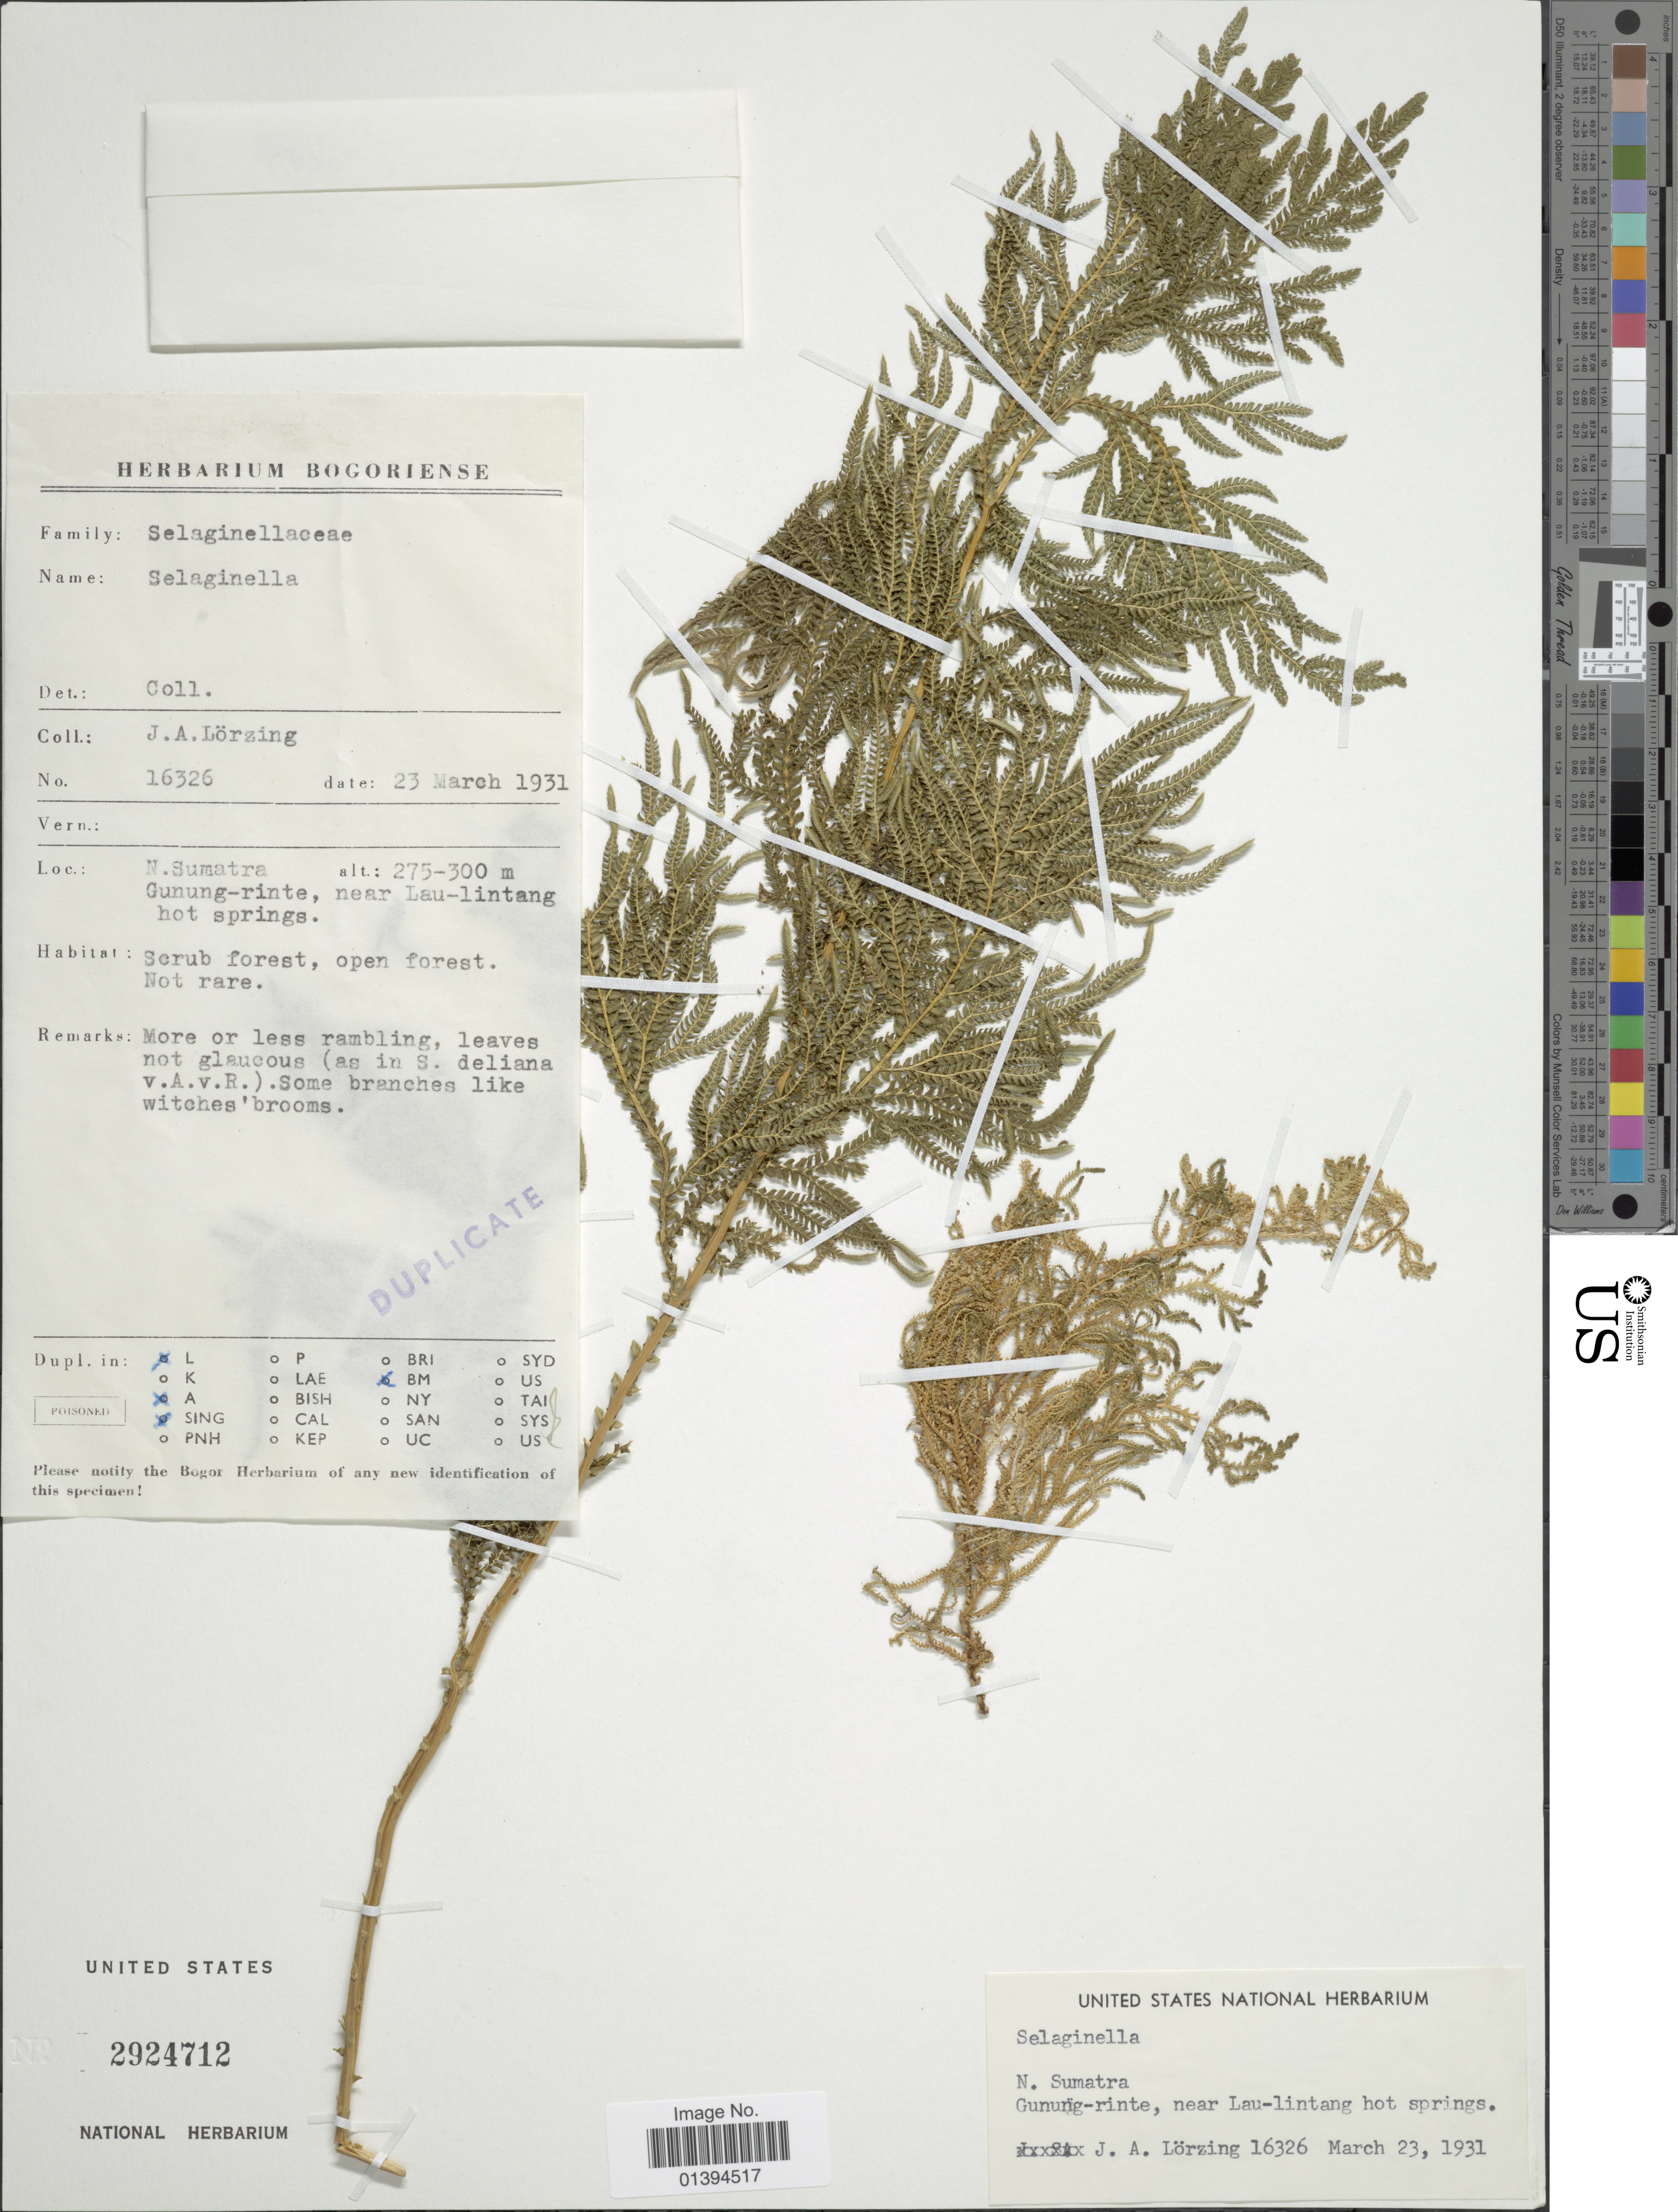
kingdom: Plantae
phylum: Tracheophyta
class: Lycopodiopsida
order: Selaginellales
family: Selaginellaceae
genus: Selaginella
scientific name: Selaginella sp.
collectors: J. Lorzing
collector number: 16326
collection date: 1931-03-23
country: Indonesia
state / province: Sumatra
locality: N. Sumatra, Gunung-rinte, near Lau-Lintang hot springs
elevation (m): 275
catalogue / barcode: US 2924712